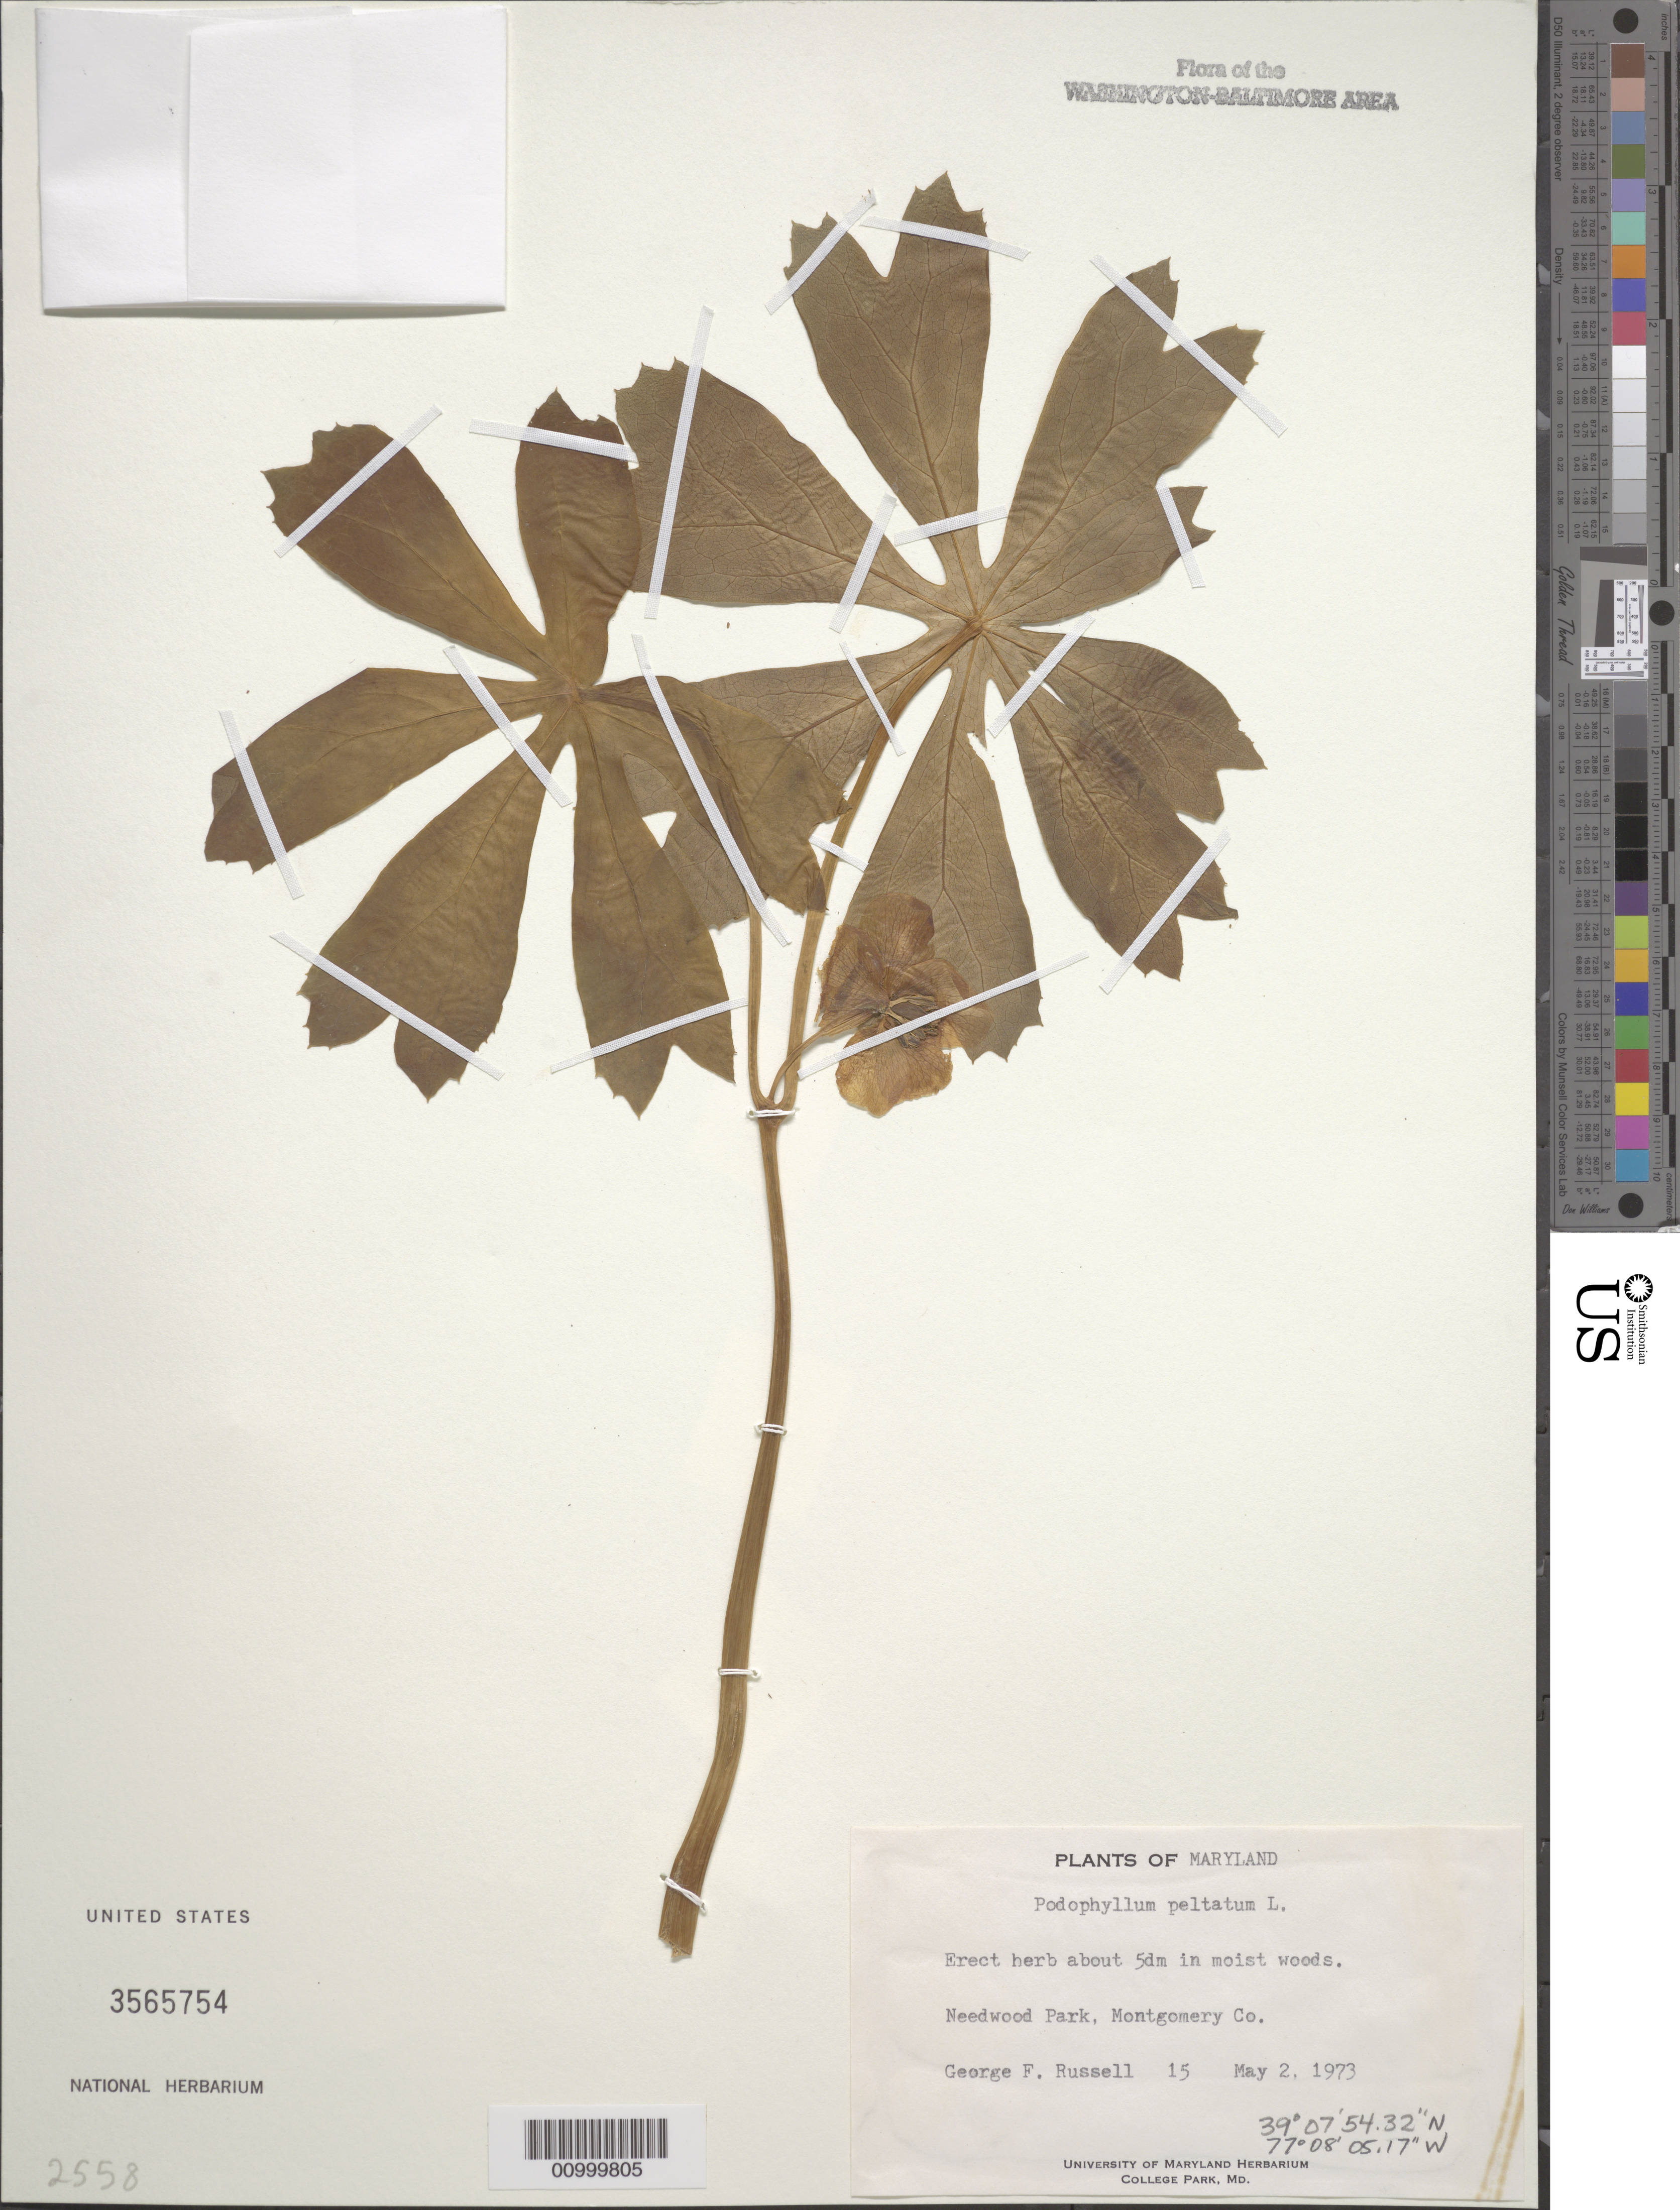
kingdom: Plantae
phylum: Tracheophyta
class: Magnoliopsida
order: Ranunculales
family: Berberidaceae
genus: Podophyllum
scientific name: Podophyllum peltatum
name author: L.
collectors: G. Russell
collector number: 15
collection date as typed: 2 May 1973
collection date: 1973-05-02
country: United States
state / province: Maryland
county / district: Montgomery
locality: Needwood Park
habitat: moist woods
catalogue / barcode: US 3565754